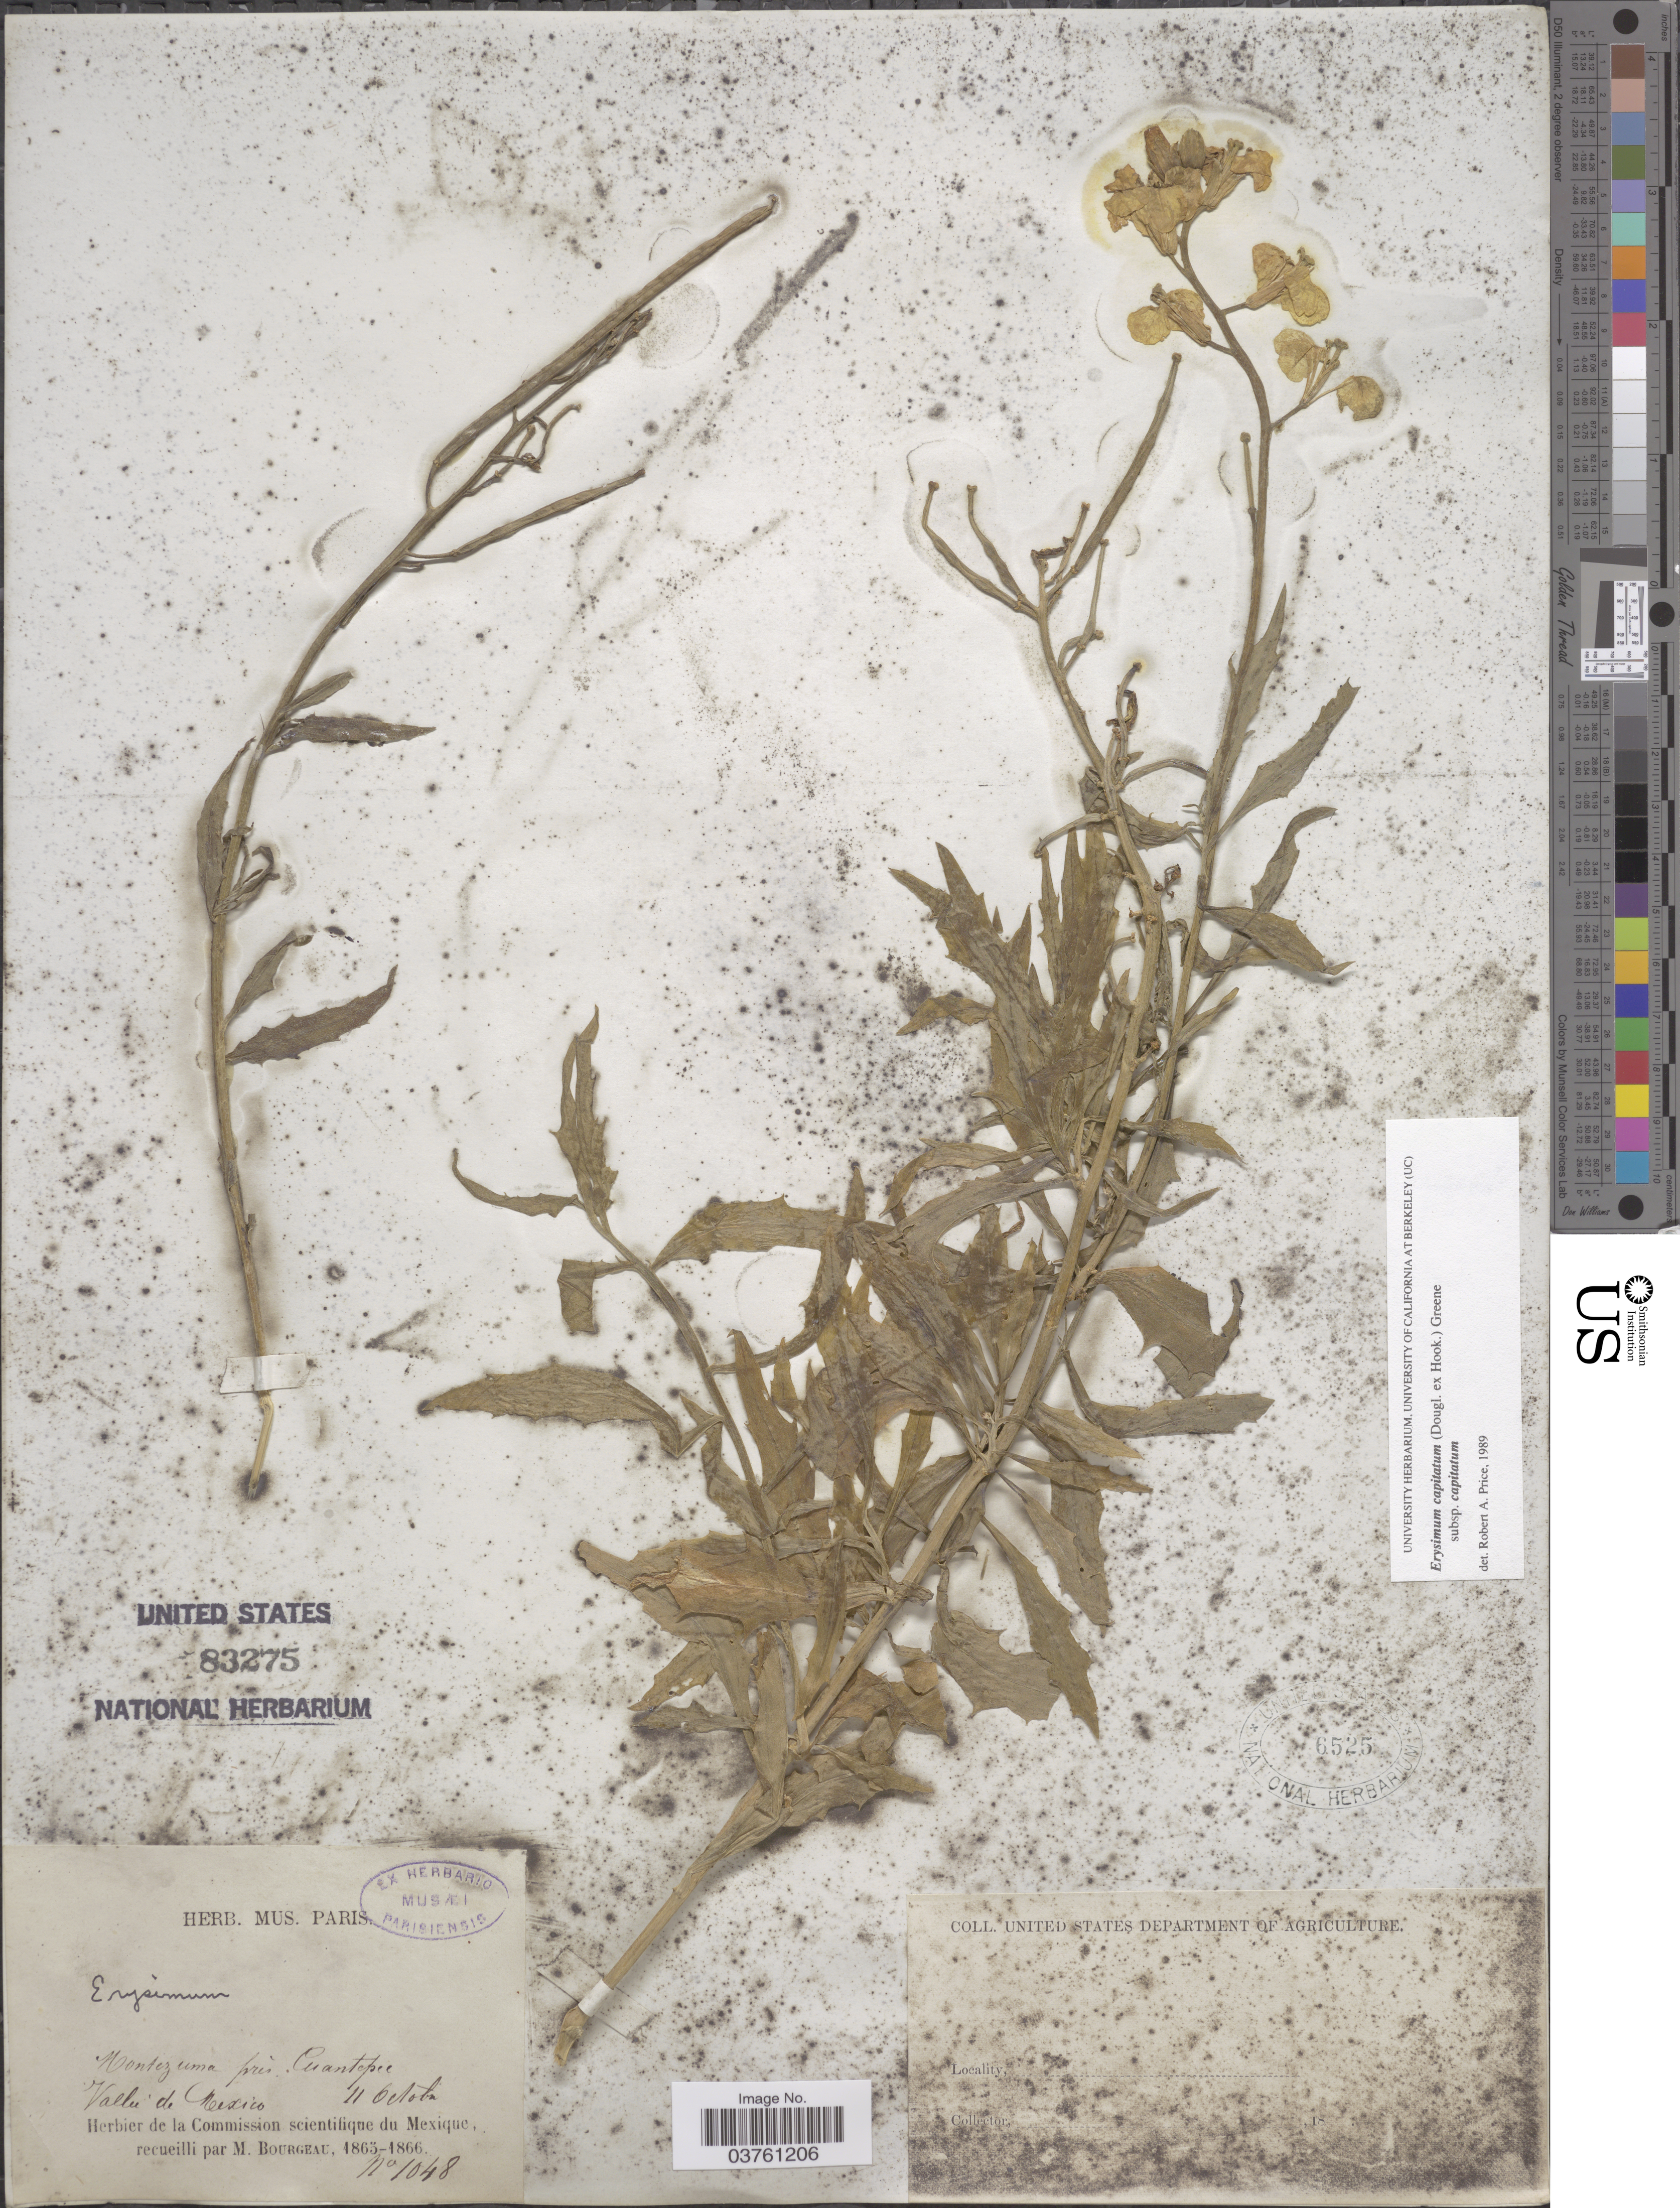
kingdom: Plantae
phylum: Tracheophyta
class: Magnoliopsida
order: Brassicales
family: Brassicaceae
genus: Erysimum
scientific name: Erysimum capitatum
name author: (Douglas ex Hook.) Greene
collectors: M. Bourgeau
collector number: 1048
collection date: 1865-10-11/1866-10-11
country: Mexico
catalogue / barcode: US 83275